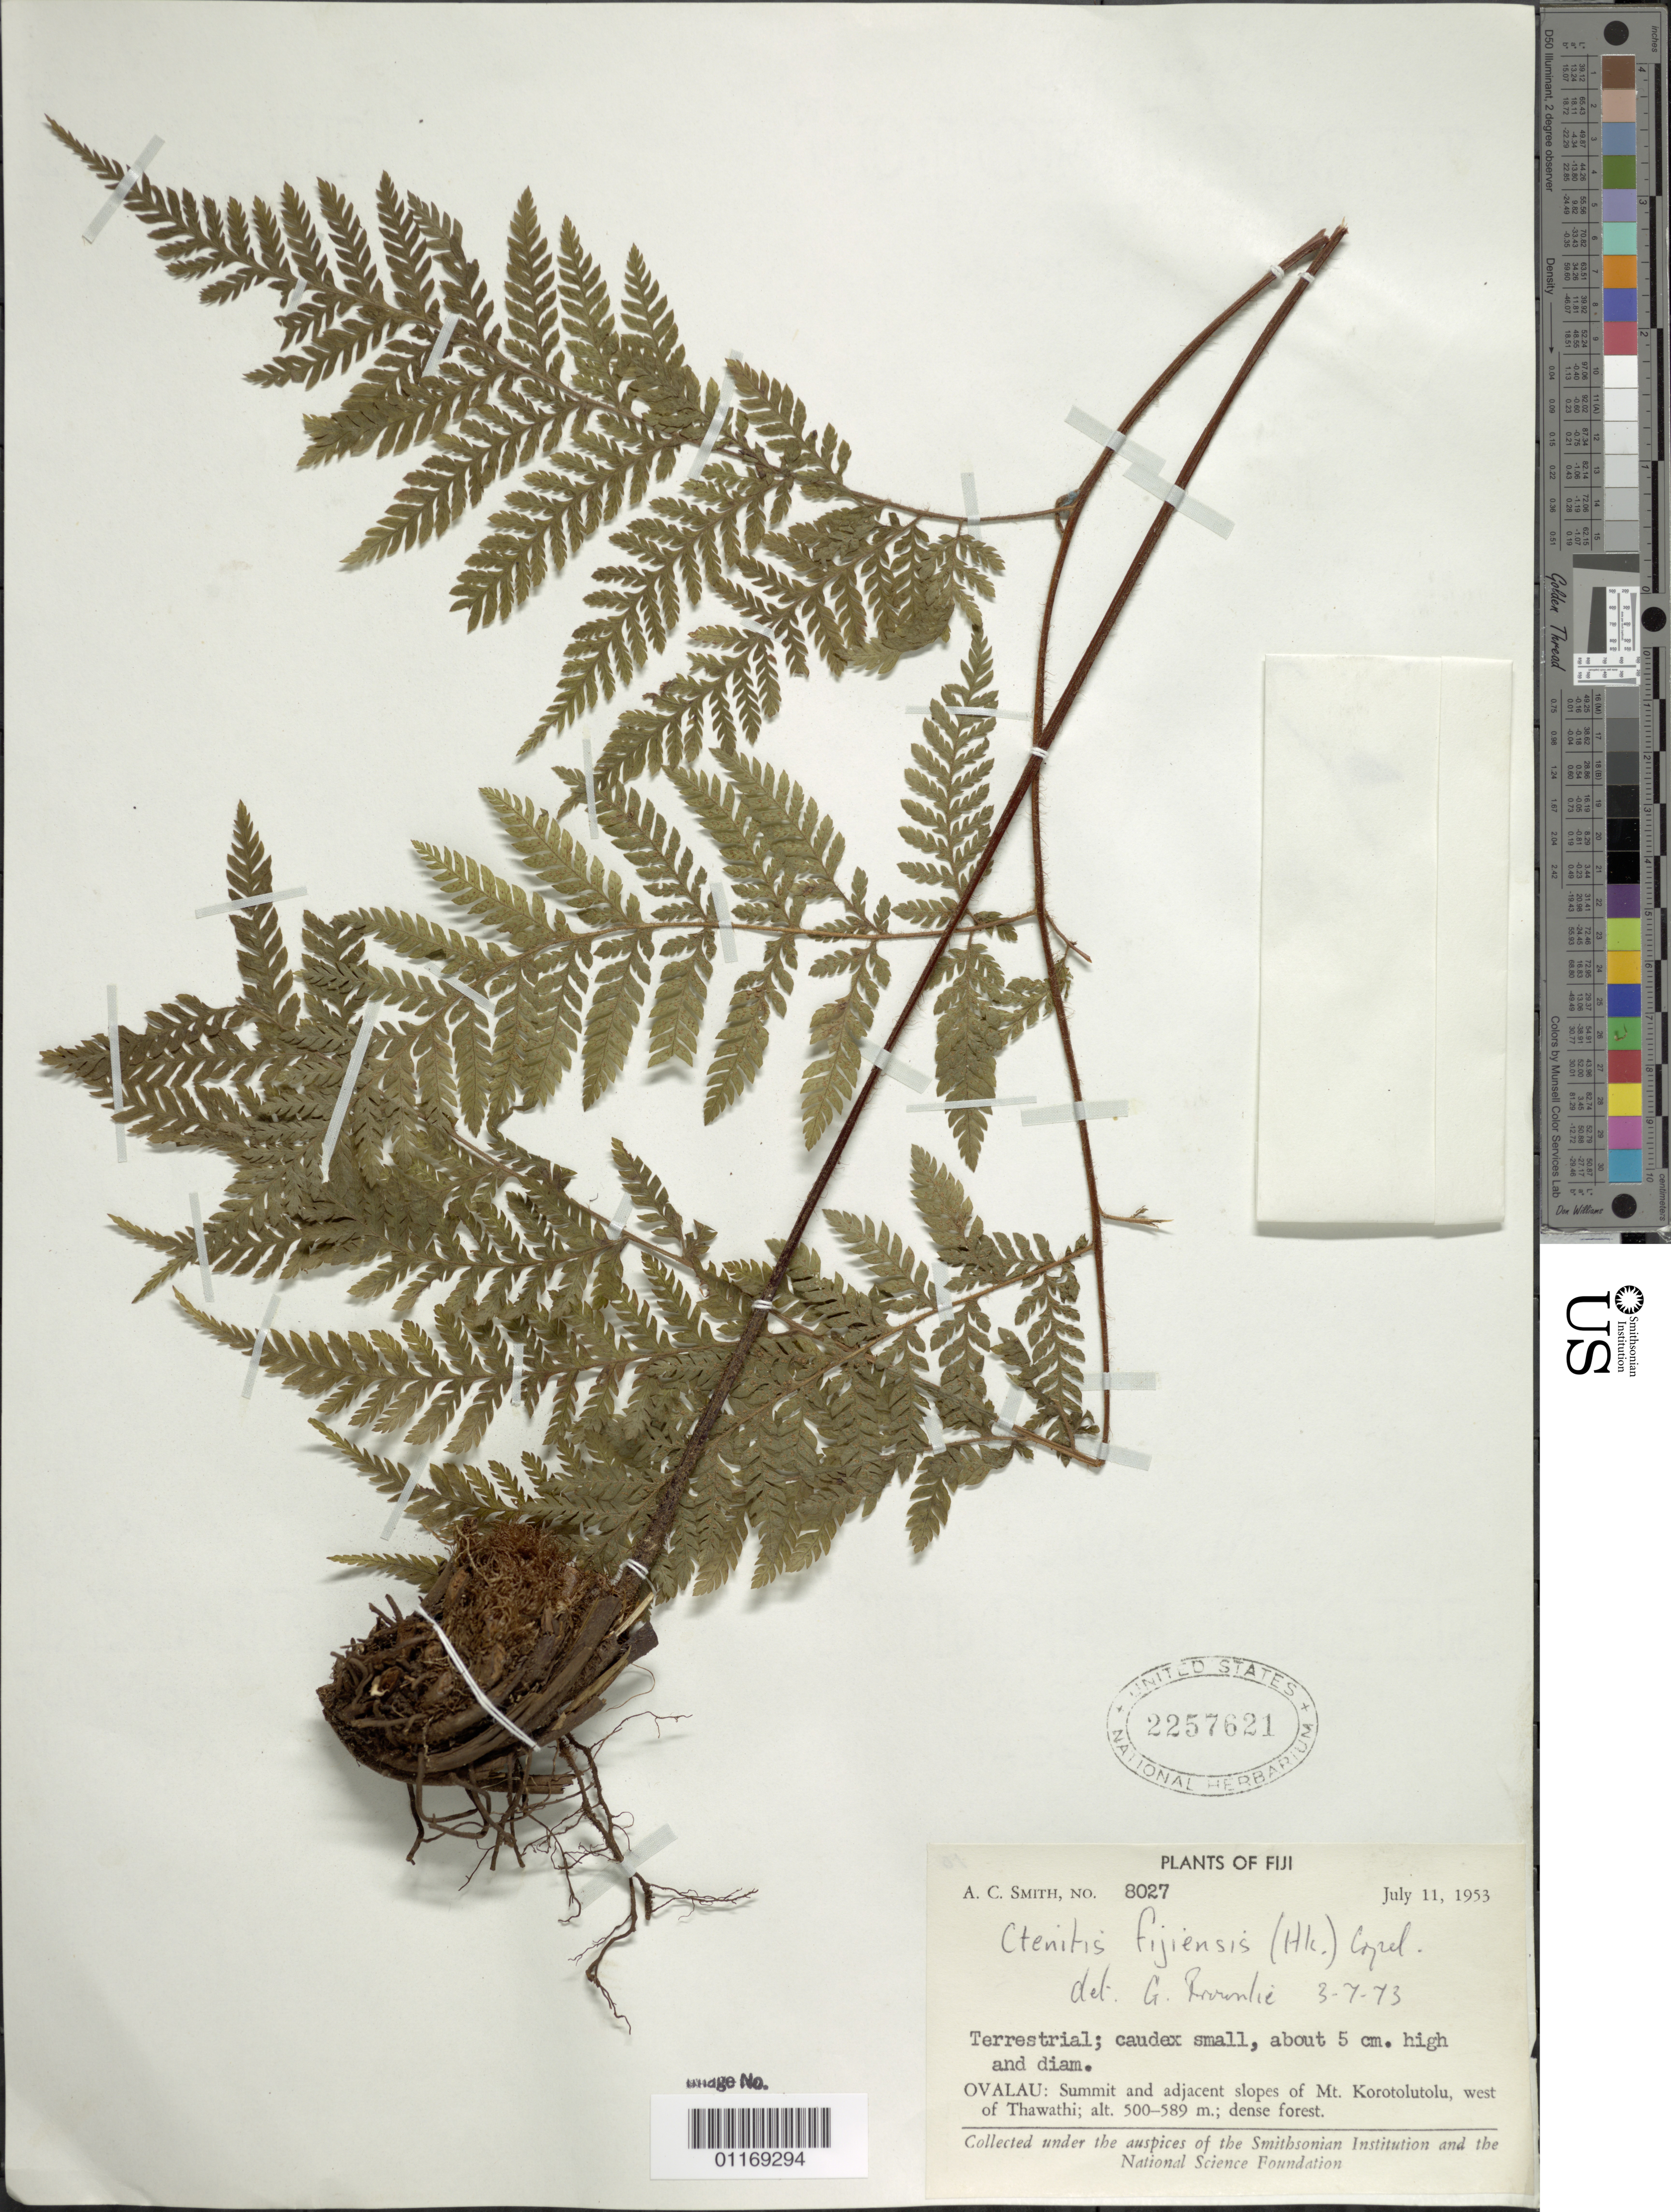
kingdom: Plantae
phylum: Tracheophyta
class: Polypodiopsida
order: Polypodiales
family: Dryopteridaceae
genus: Ctenitis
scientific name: Ctenitis fijiensis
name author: (Hook.) Copel.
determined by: Brownlie, G.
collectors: A. C. Smith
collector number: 8027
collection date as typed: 11 Jul 1953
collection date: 1953-07-11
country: Fiji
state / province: Eastern Division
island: Ovalau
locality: Mt. korotolutolu, w of thawathi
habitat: Dense forest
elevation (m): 300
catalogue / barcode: US 2257621